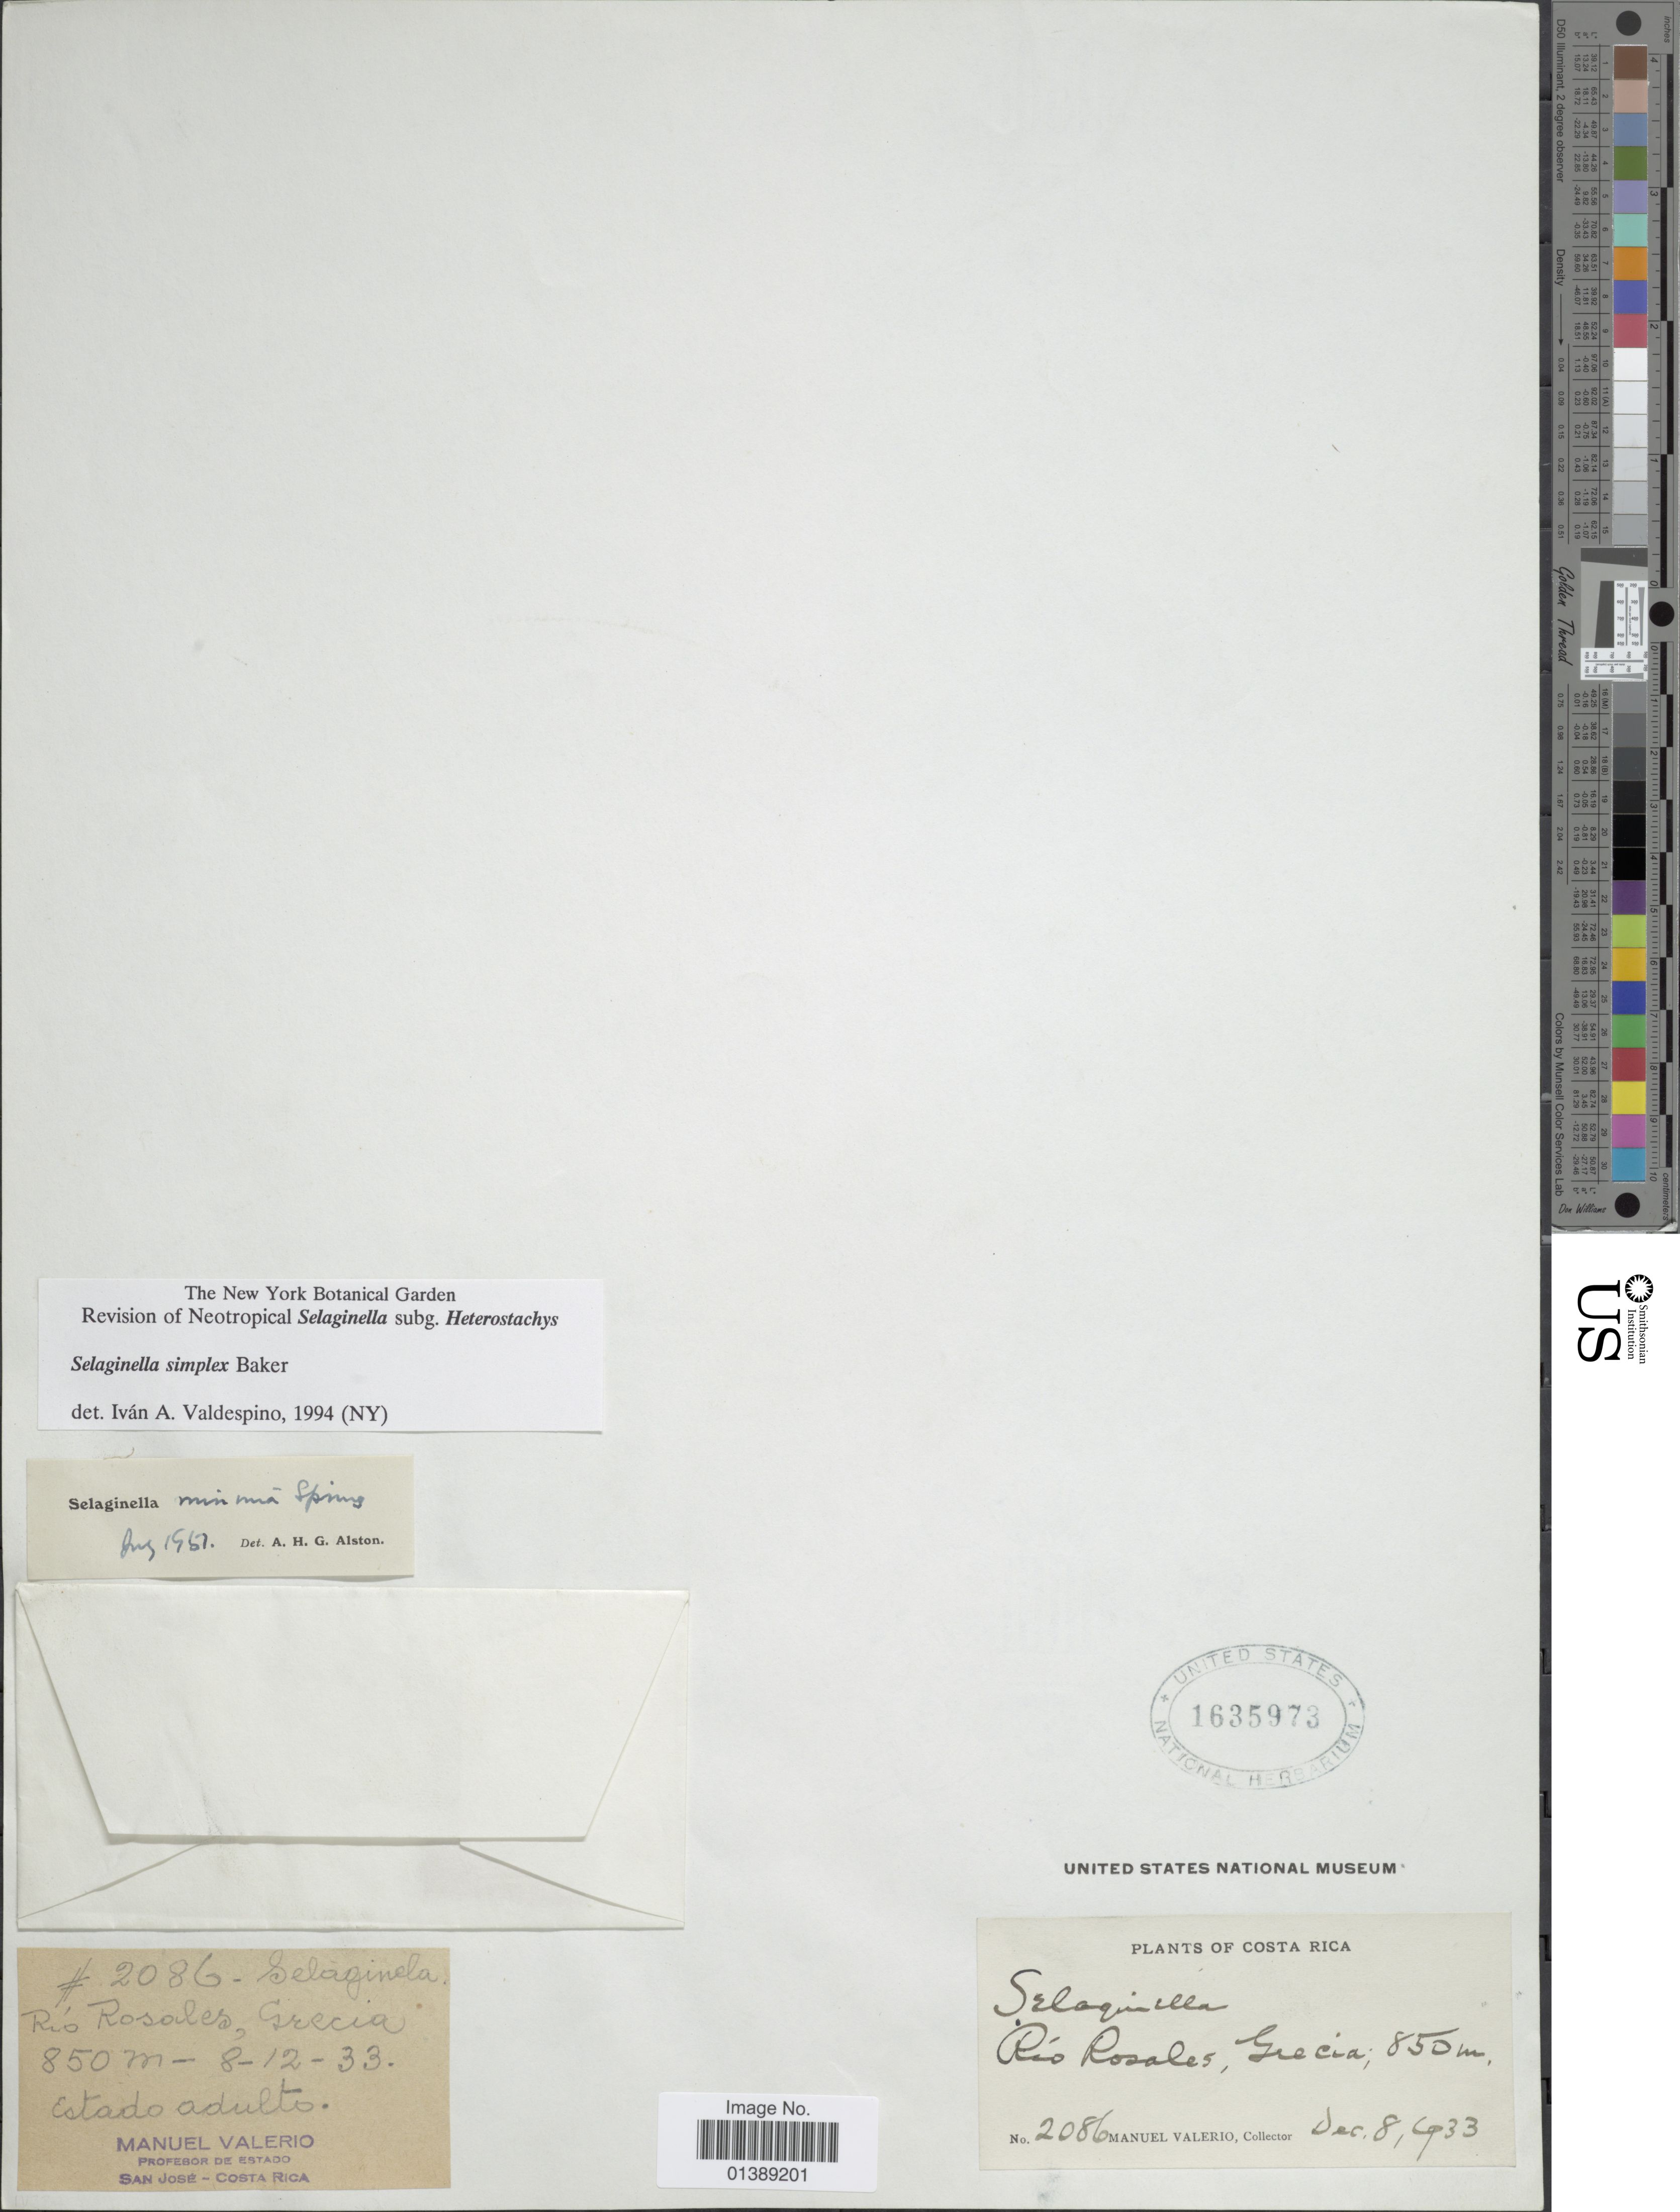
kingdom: Plantae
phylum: Tracheophyta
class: Lycopodiopsida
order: Selaginellales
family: Selaginellaceae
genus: Selaginella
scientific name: Selaginella simplex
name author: Baker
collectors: M. Valerio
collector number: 2086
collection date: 1933-12-08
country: Costa Rica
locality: Río Rosales, Grecia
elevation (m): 850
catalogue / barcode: US 1635973